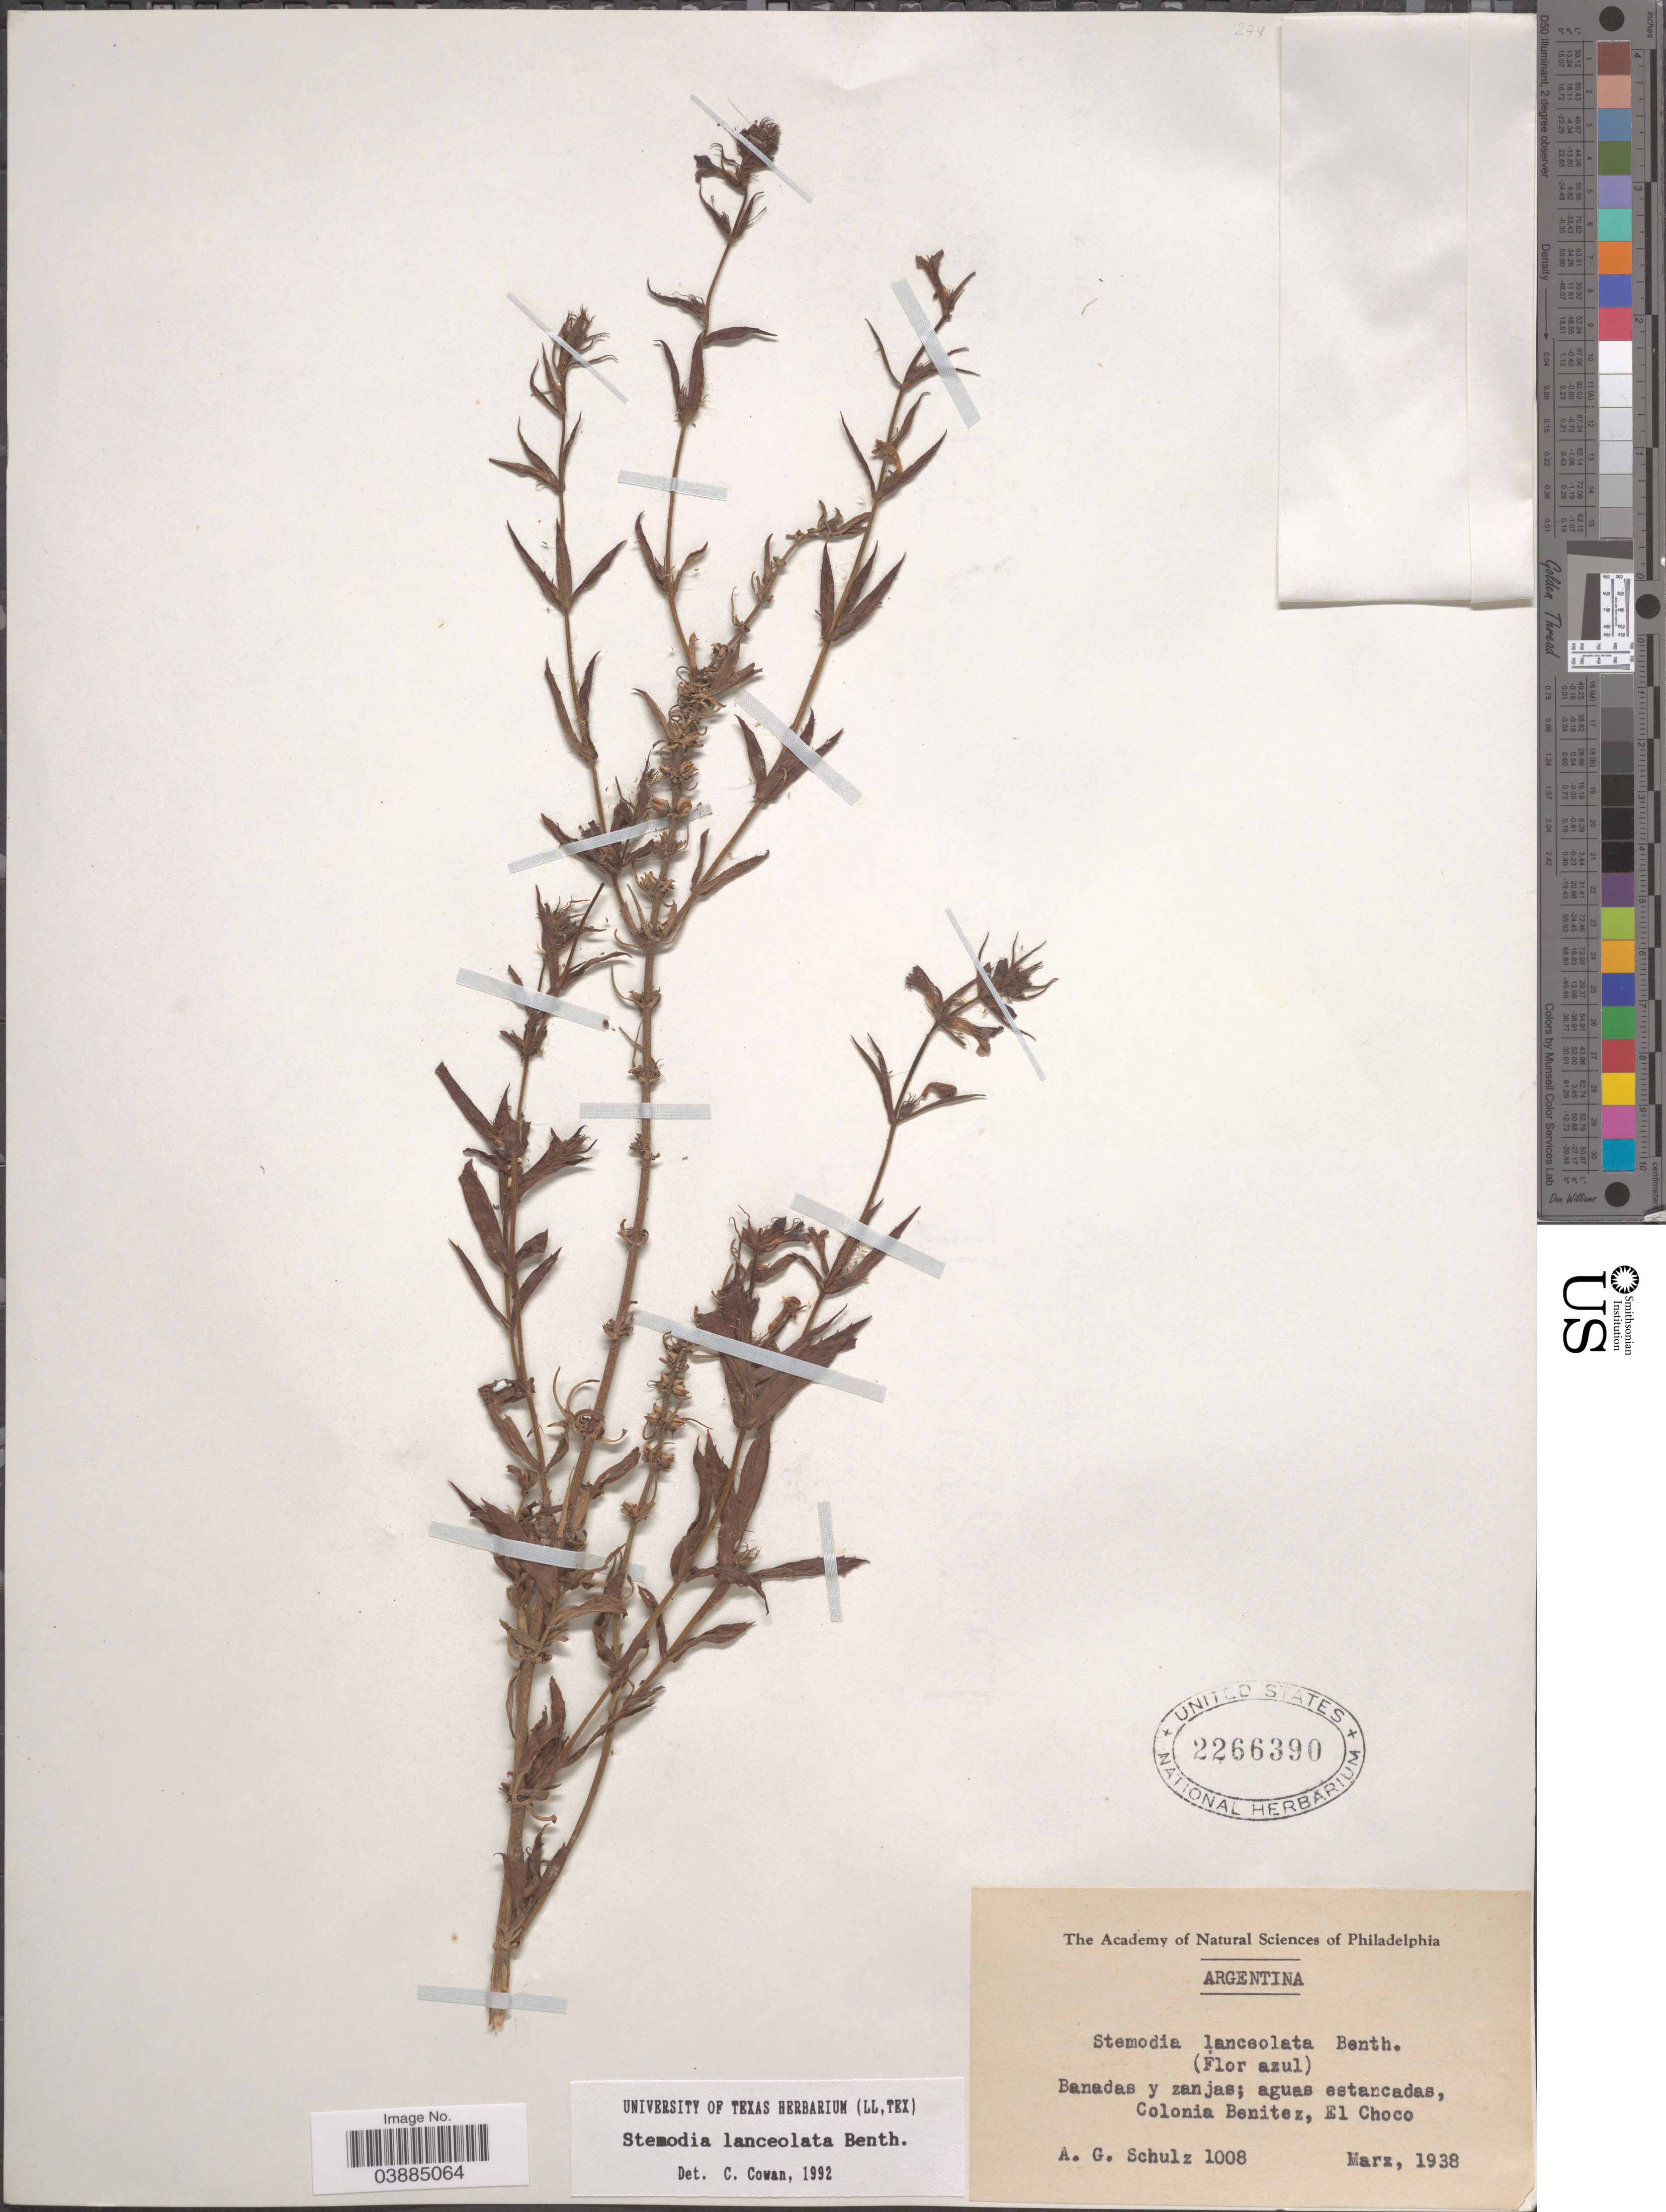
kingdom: Plantae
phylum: Tracheophyta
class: Magnoliopsida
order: Lamiales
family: Plantaginaceae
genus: Stemodia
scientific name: Stemodia lanceolata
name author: Benth.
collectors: A. G. Schulz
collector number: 1008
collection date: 1938-03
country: Argentina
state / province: Chaco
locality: Banadas y zanjas; aguas estancadas, Colonia Benitez, El Choco.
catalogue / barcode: US 2266390